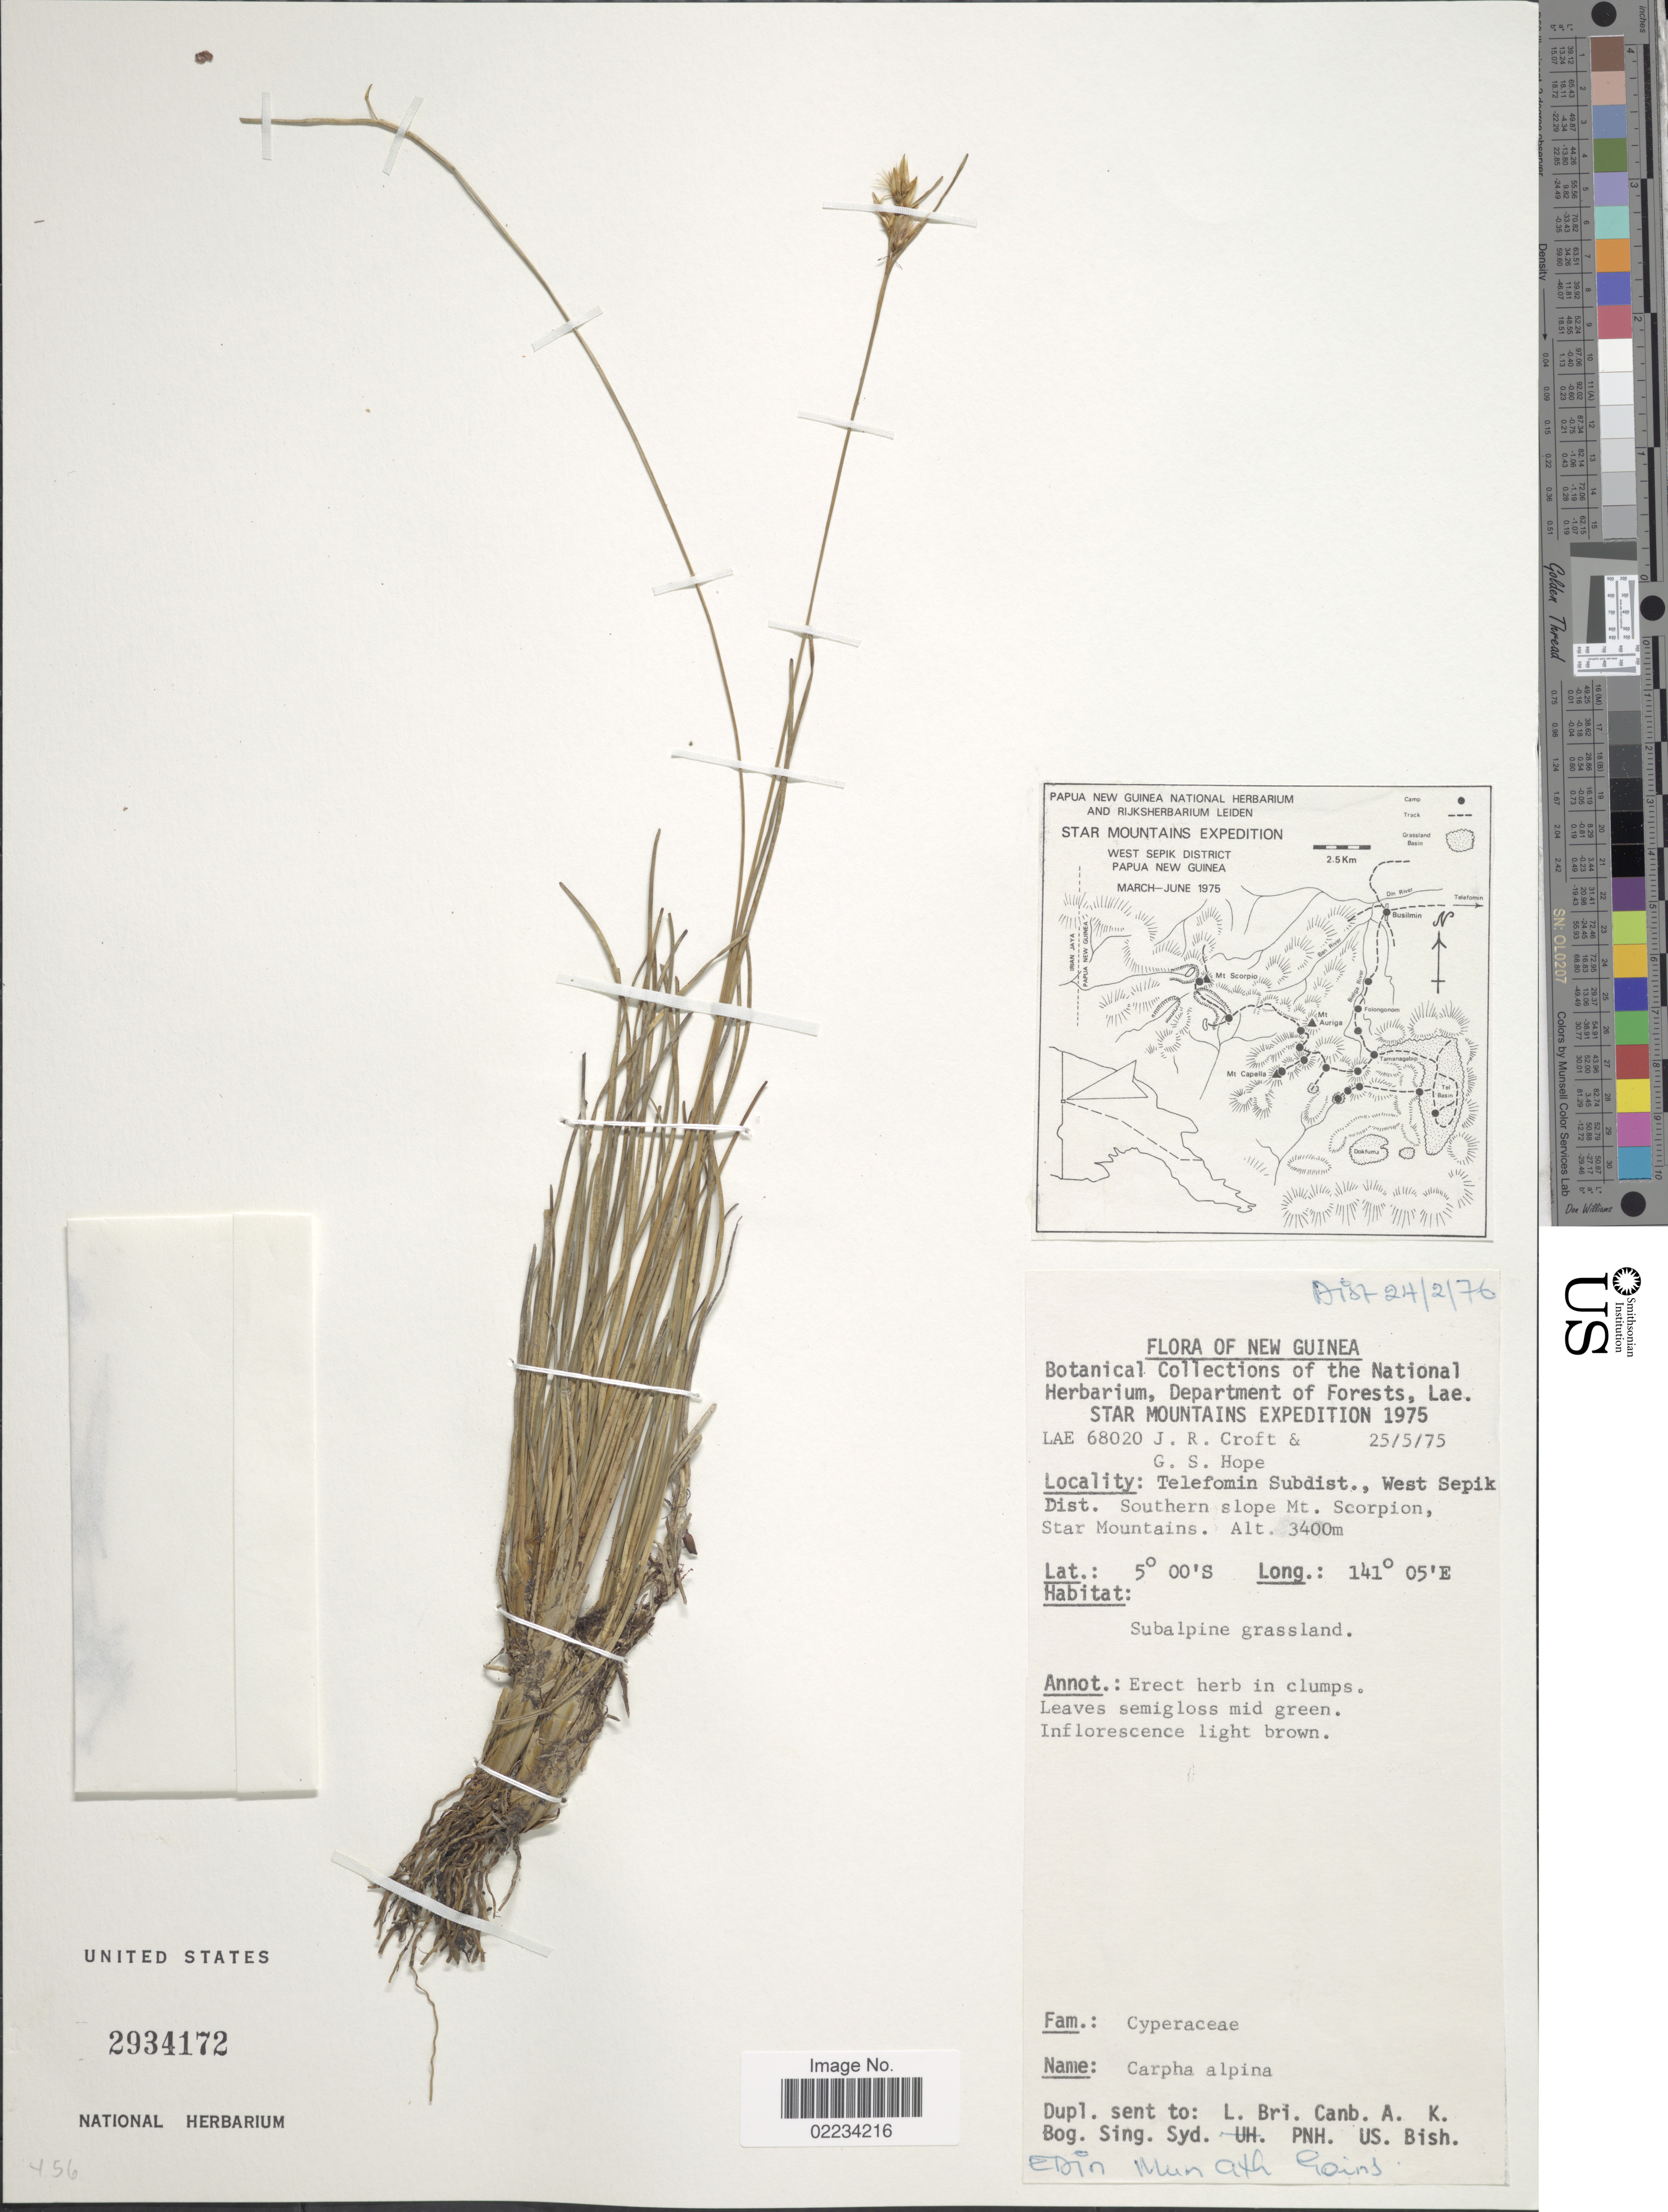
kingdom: Plantae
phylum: Tracheophyta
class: Liliopsida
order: Poales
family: Cyperaceae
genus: Carpha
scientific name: Carpha alpina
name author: R. Br.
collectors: J. R. Croft & G. Hope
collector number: LAE 68020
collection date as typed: Transcribed d/m/y: 25/5/75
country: Papua New Guinea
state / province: Sandaun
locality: New Guinea, Telefomin Subdist., West Sepik Dist. Southern slope Mt Scorpion, Star Mountains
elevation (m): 3400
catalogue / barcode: US 2934172